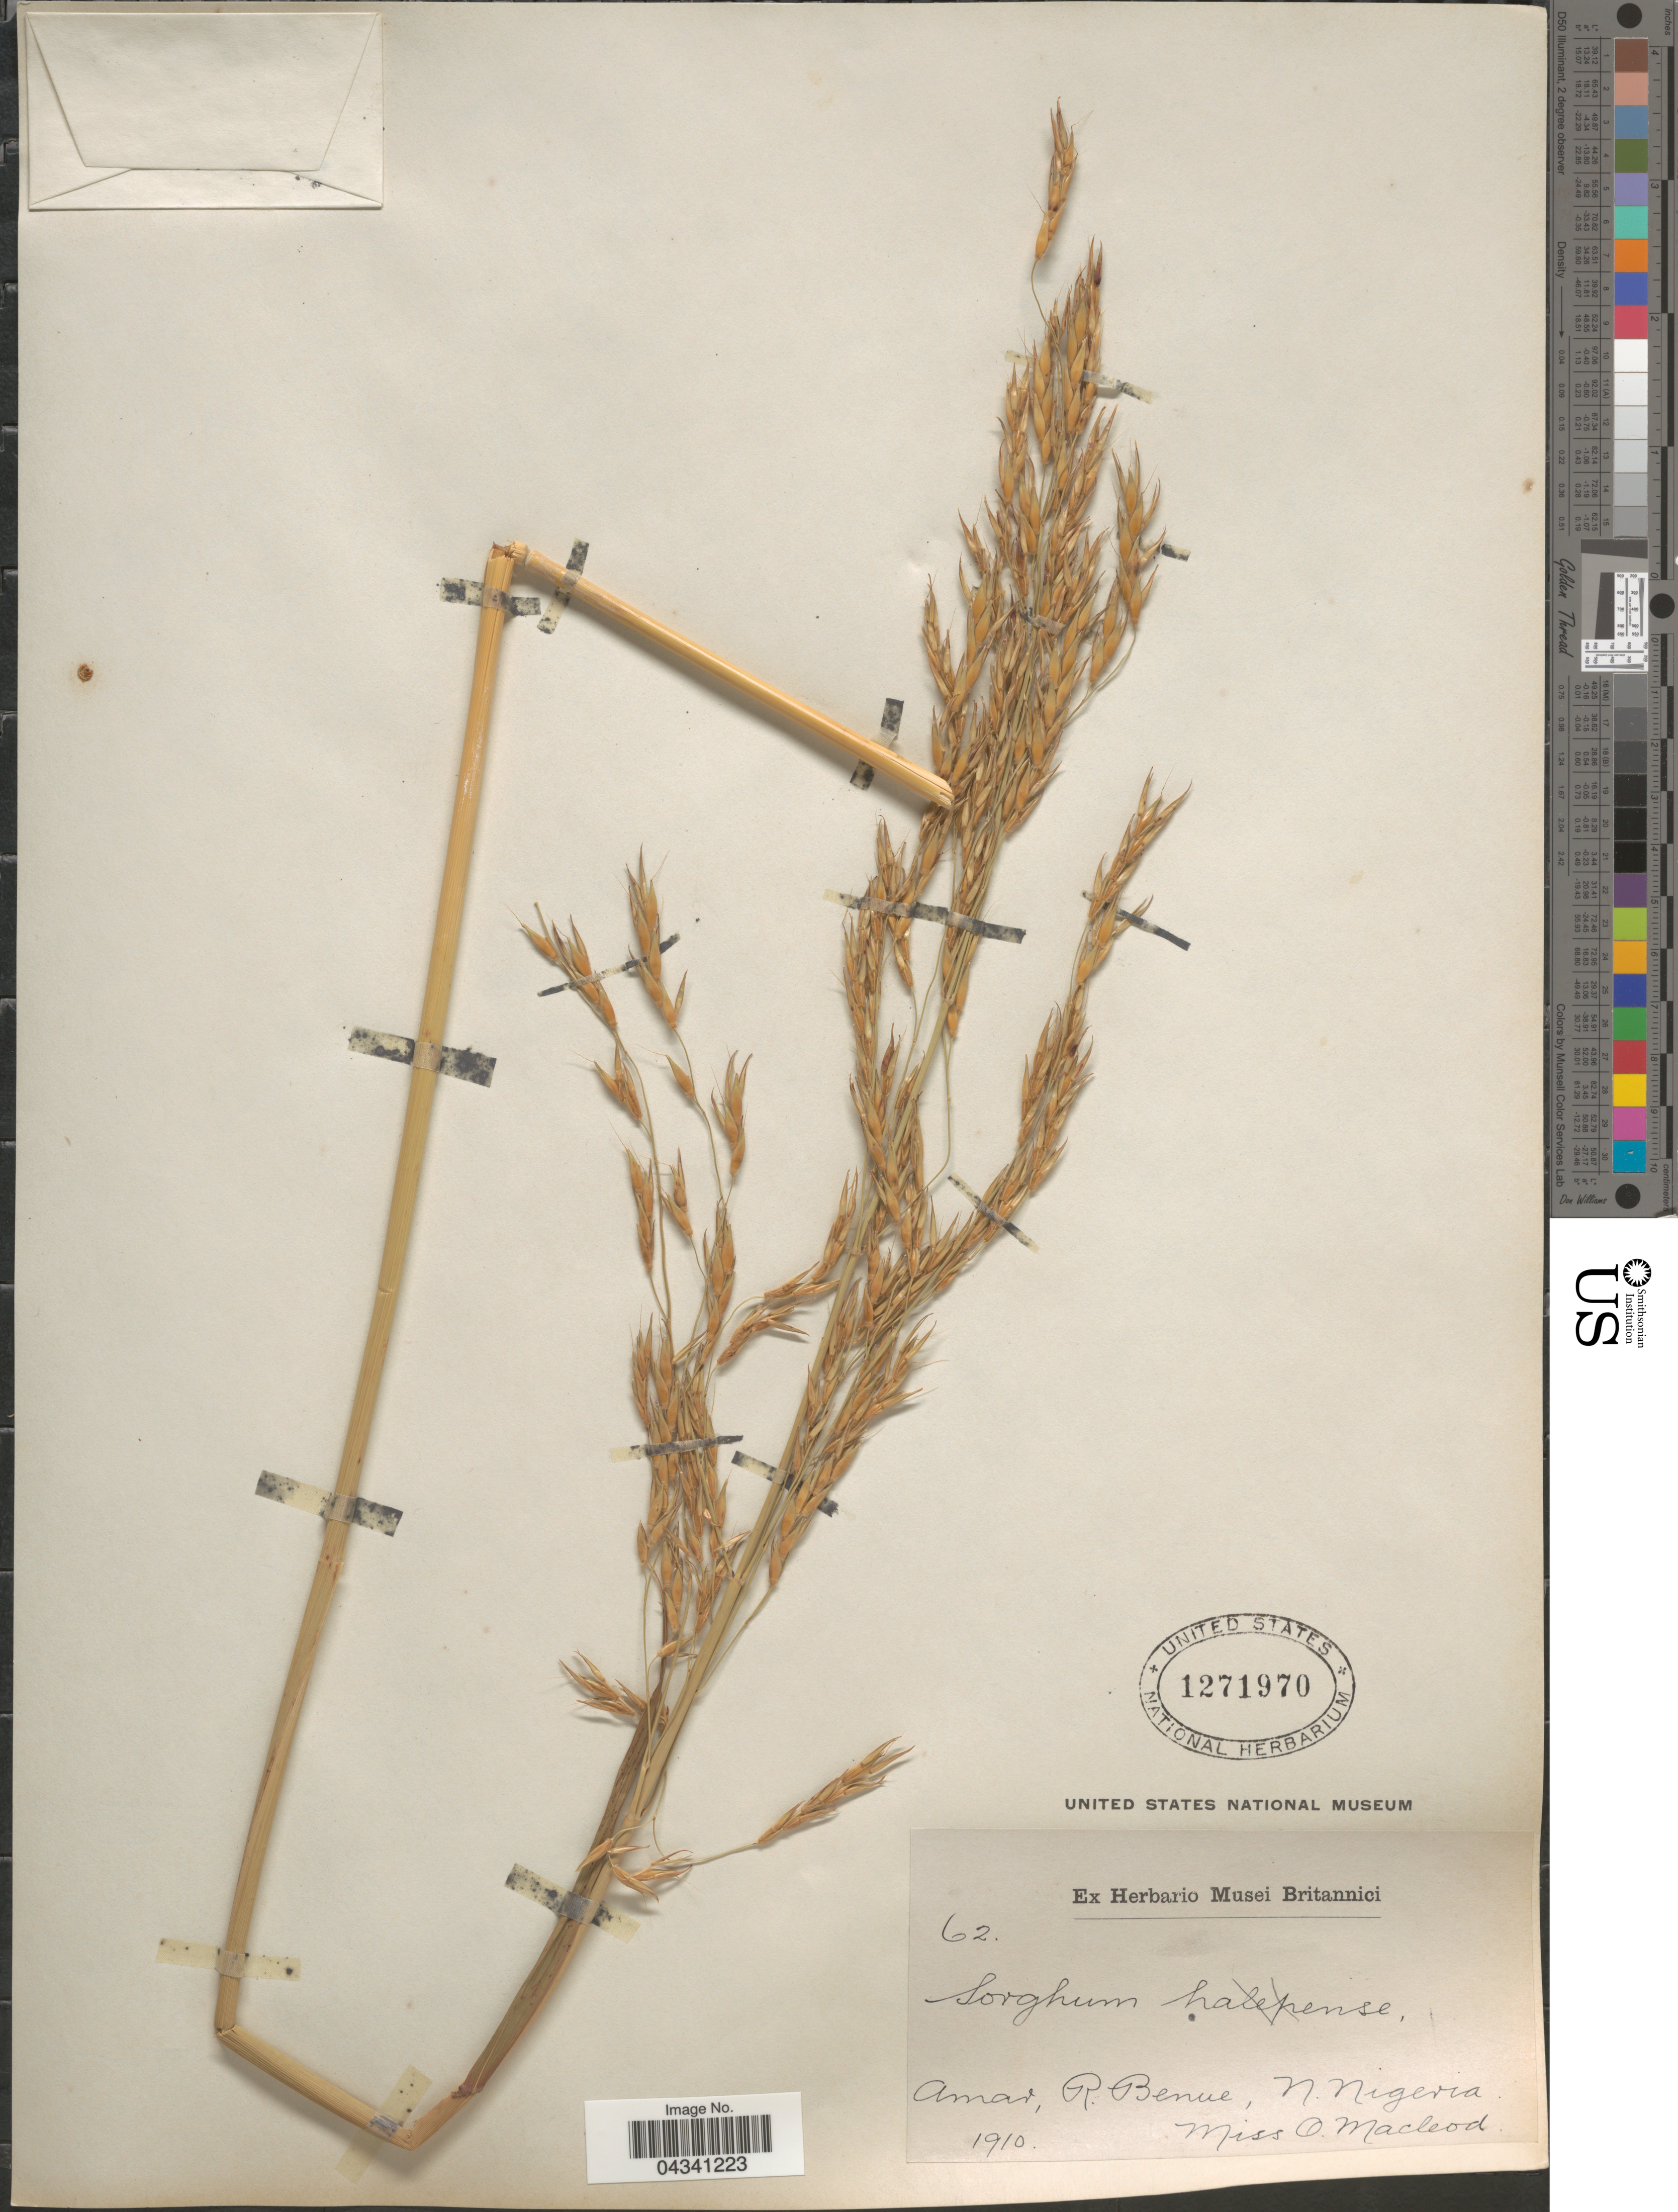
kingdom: Plantae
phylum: Tracheophyta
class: Liliopsida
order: Poales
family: Poaceae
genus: Sorghum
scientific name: Sorghum sp.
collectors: O. Macleod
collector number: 62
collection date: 1910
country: Nigeria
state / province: Benue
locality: Amar, R. Benue, N. Nigeria.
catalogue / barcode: US 1271970